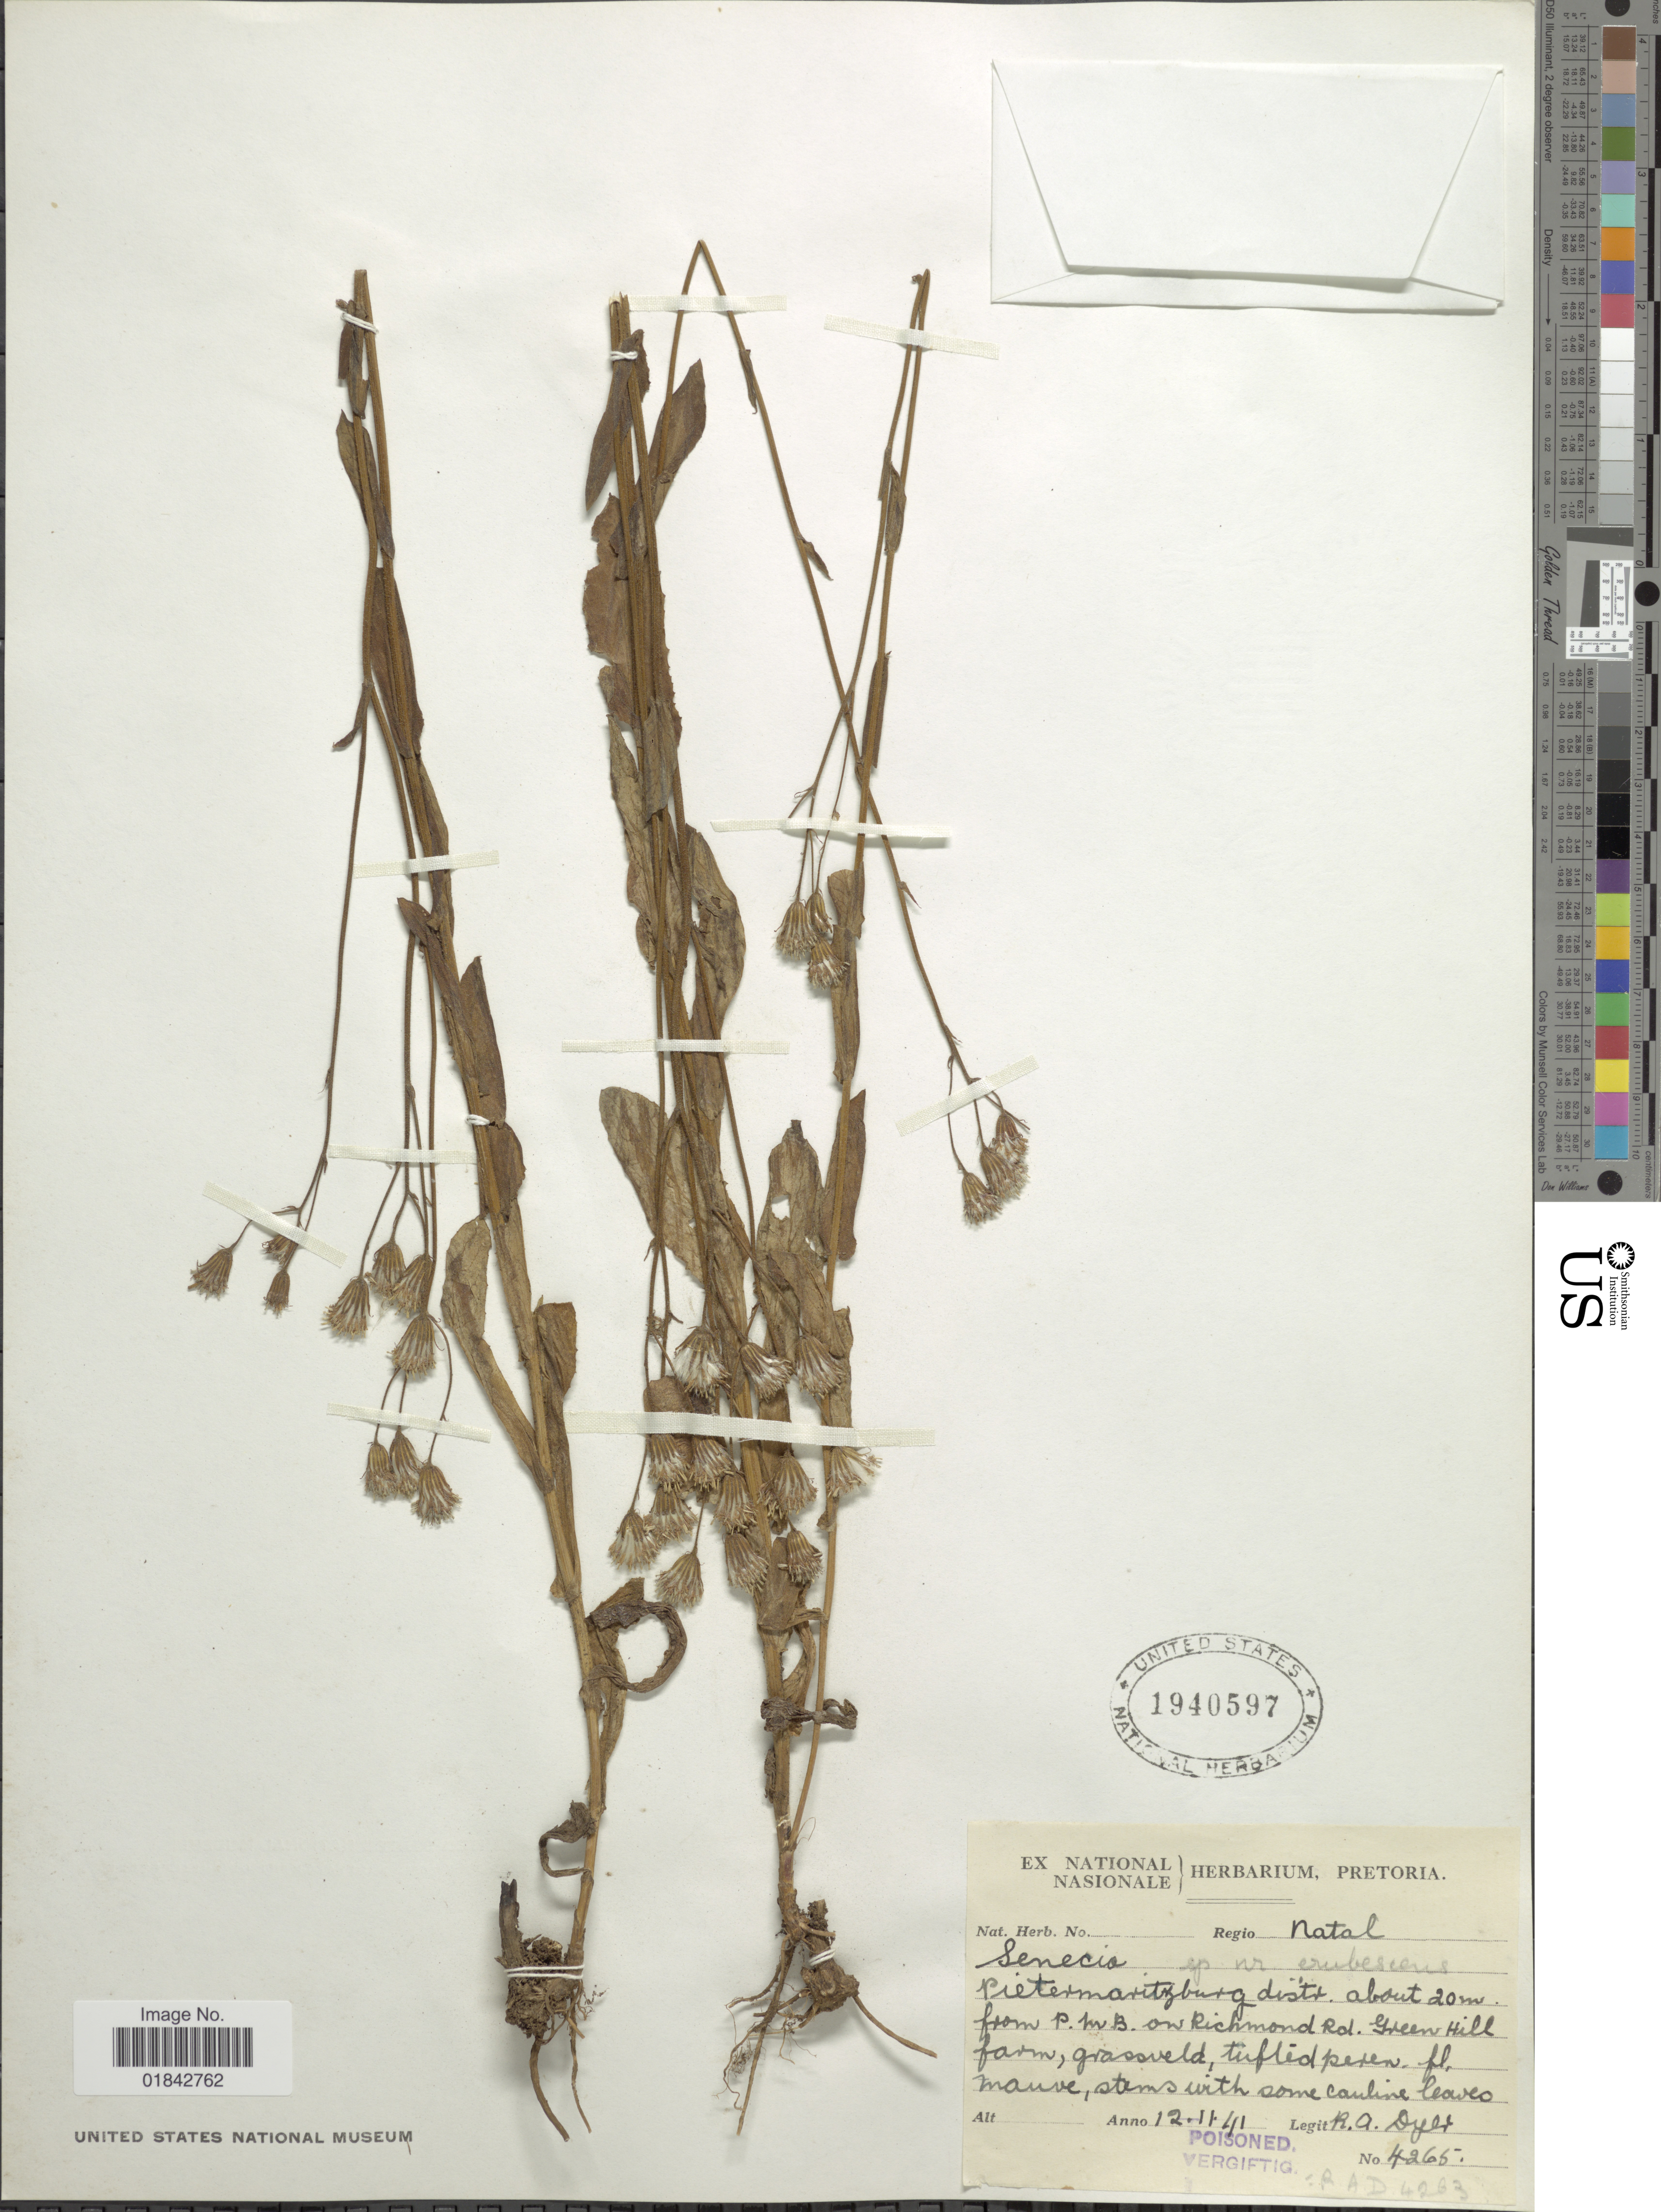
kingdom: Plantae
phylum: Tracheophyta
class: Magnoliopsida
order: Asterales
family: Asteraceae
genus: Senecio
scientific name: Senecio sp.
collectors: R. A. Dyer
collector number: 4265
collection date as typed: Transcribed d/m/y: 12/11/41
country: South Africa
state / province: KwaZulu-Natal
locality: Natal, Pietermaritzburg dist. about 20m from P. M. B. on Richmond Rd.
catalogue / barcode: US 1940597